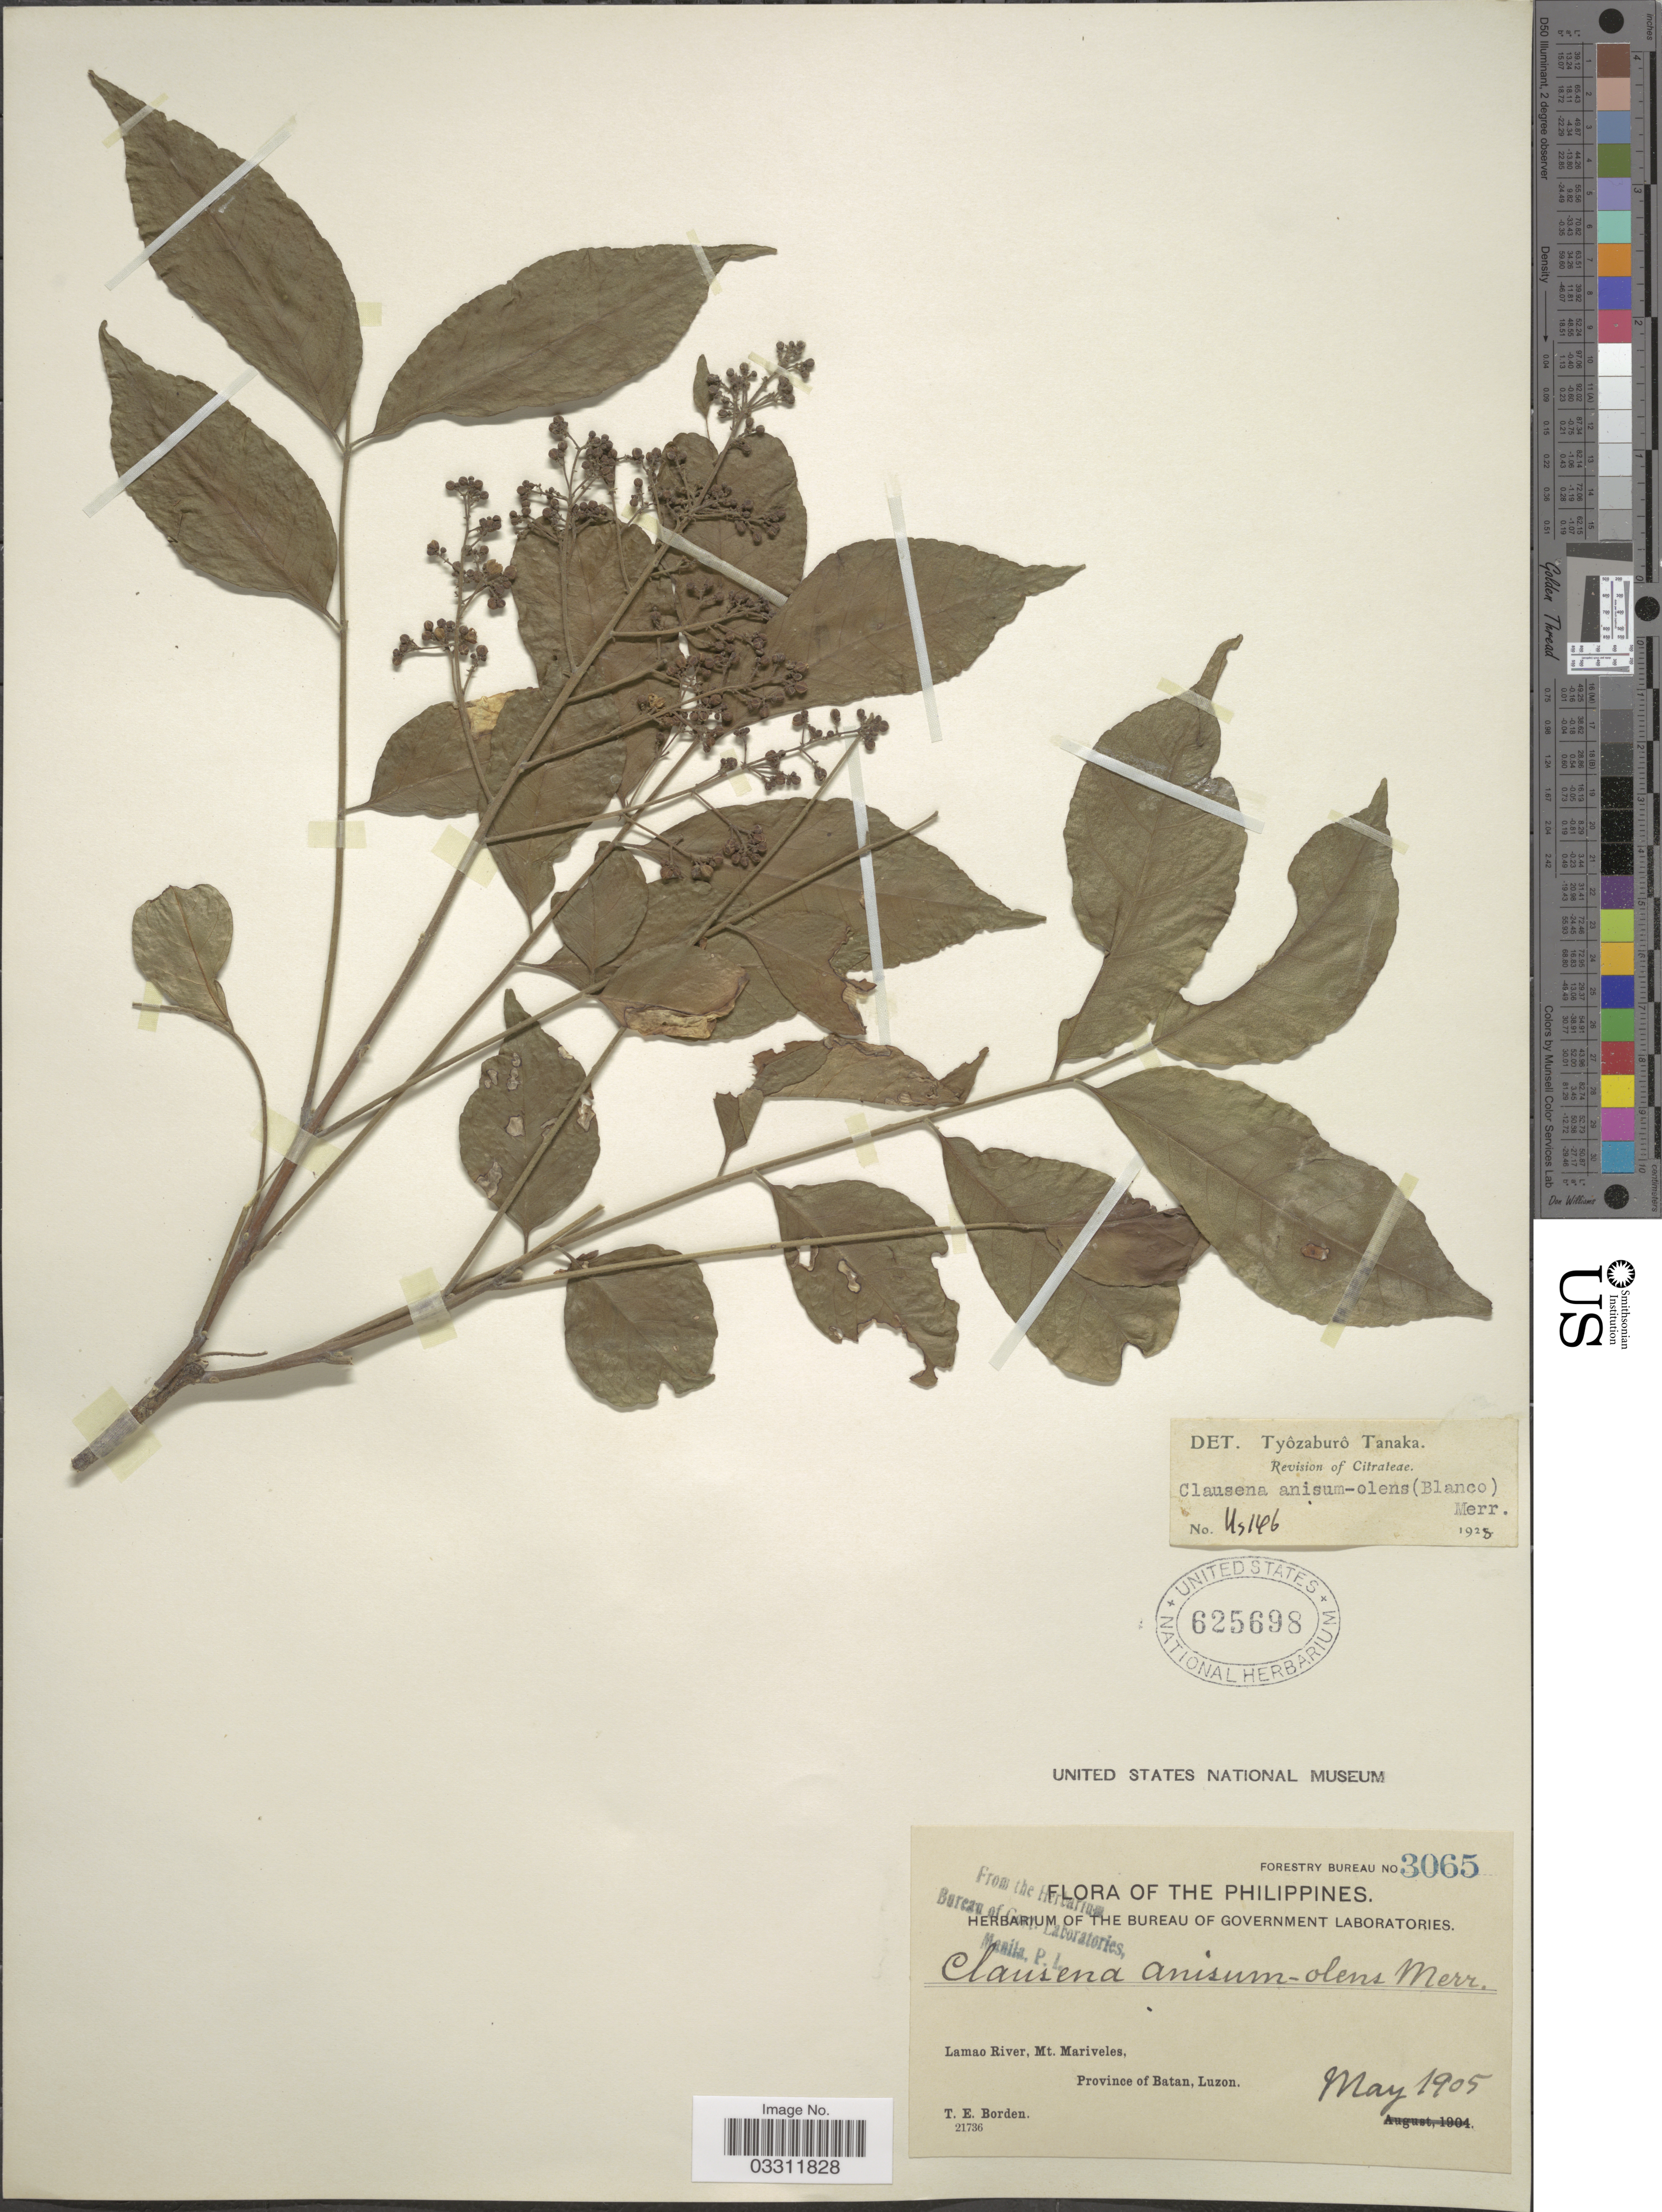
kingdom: Plantae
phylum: Tracheophyta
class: Magnoliopsida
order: Sapindales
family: Rutaceae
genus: Clausena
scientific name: Clausena anisum-olens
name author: (Blume) Merr.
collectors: T. E. Borden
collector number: Forestry Bureau 3065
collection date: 1905-05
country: Philippines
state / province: Cagayan Valley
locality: Lamao River, Mt. Mariveles, Province of Batan, Luzon.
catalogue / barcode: US 625698